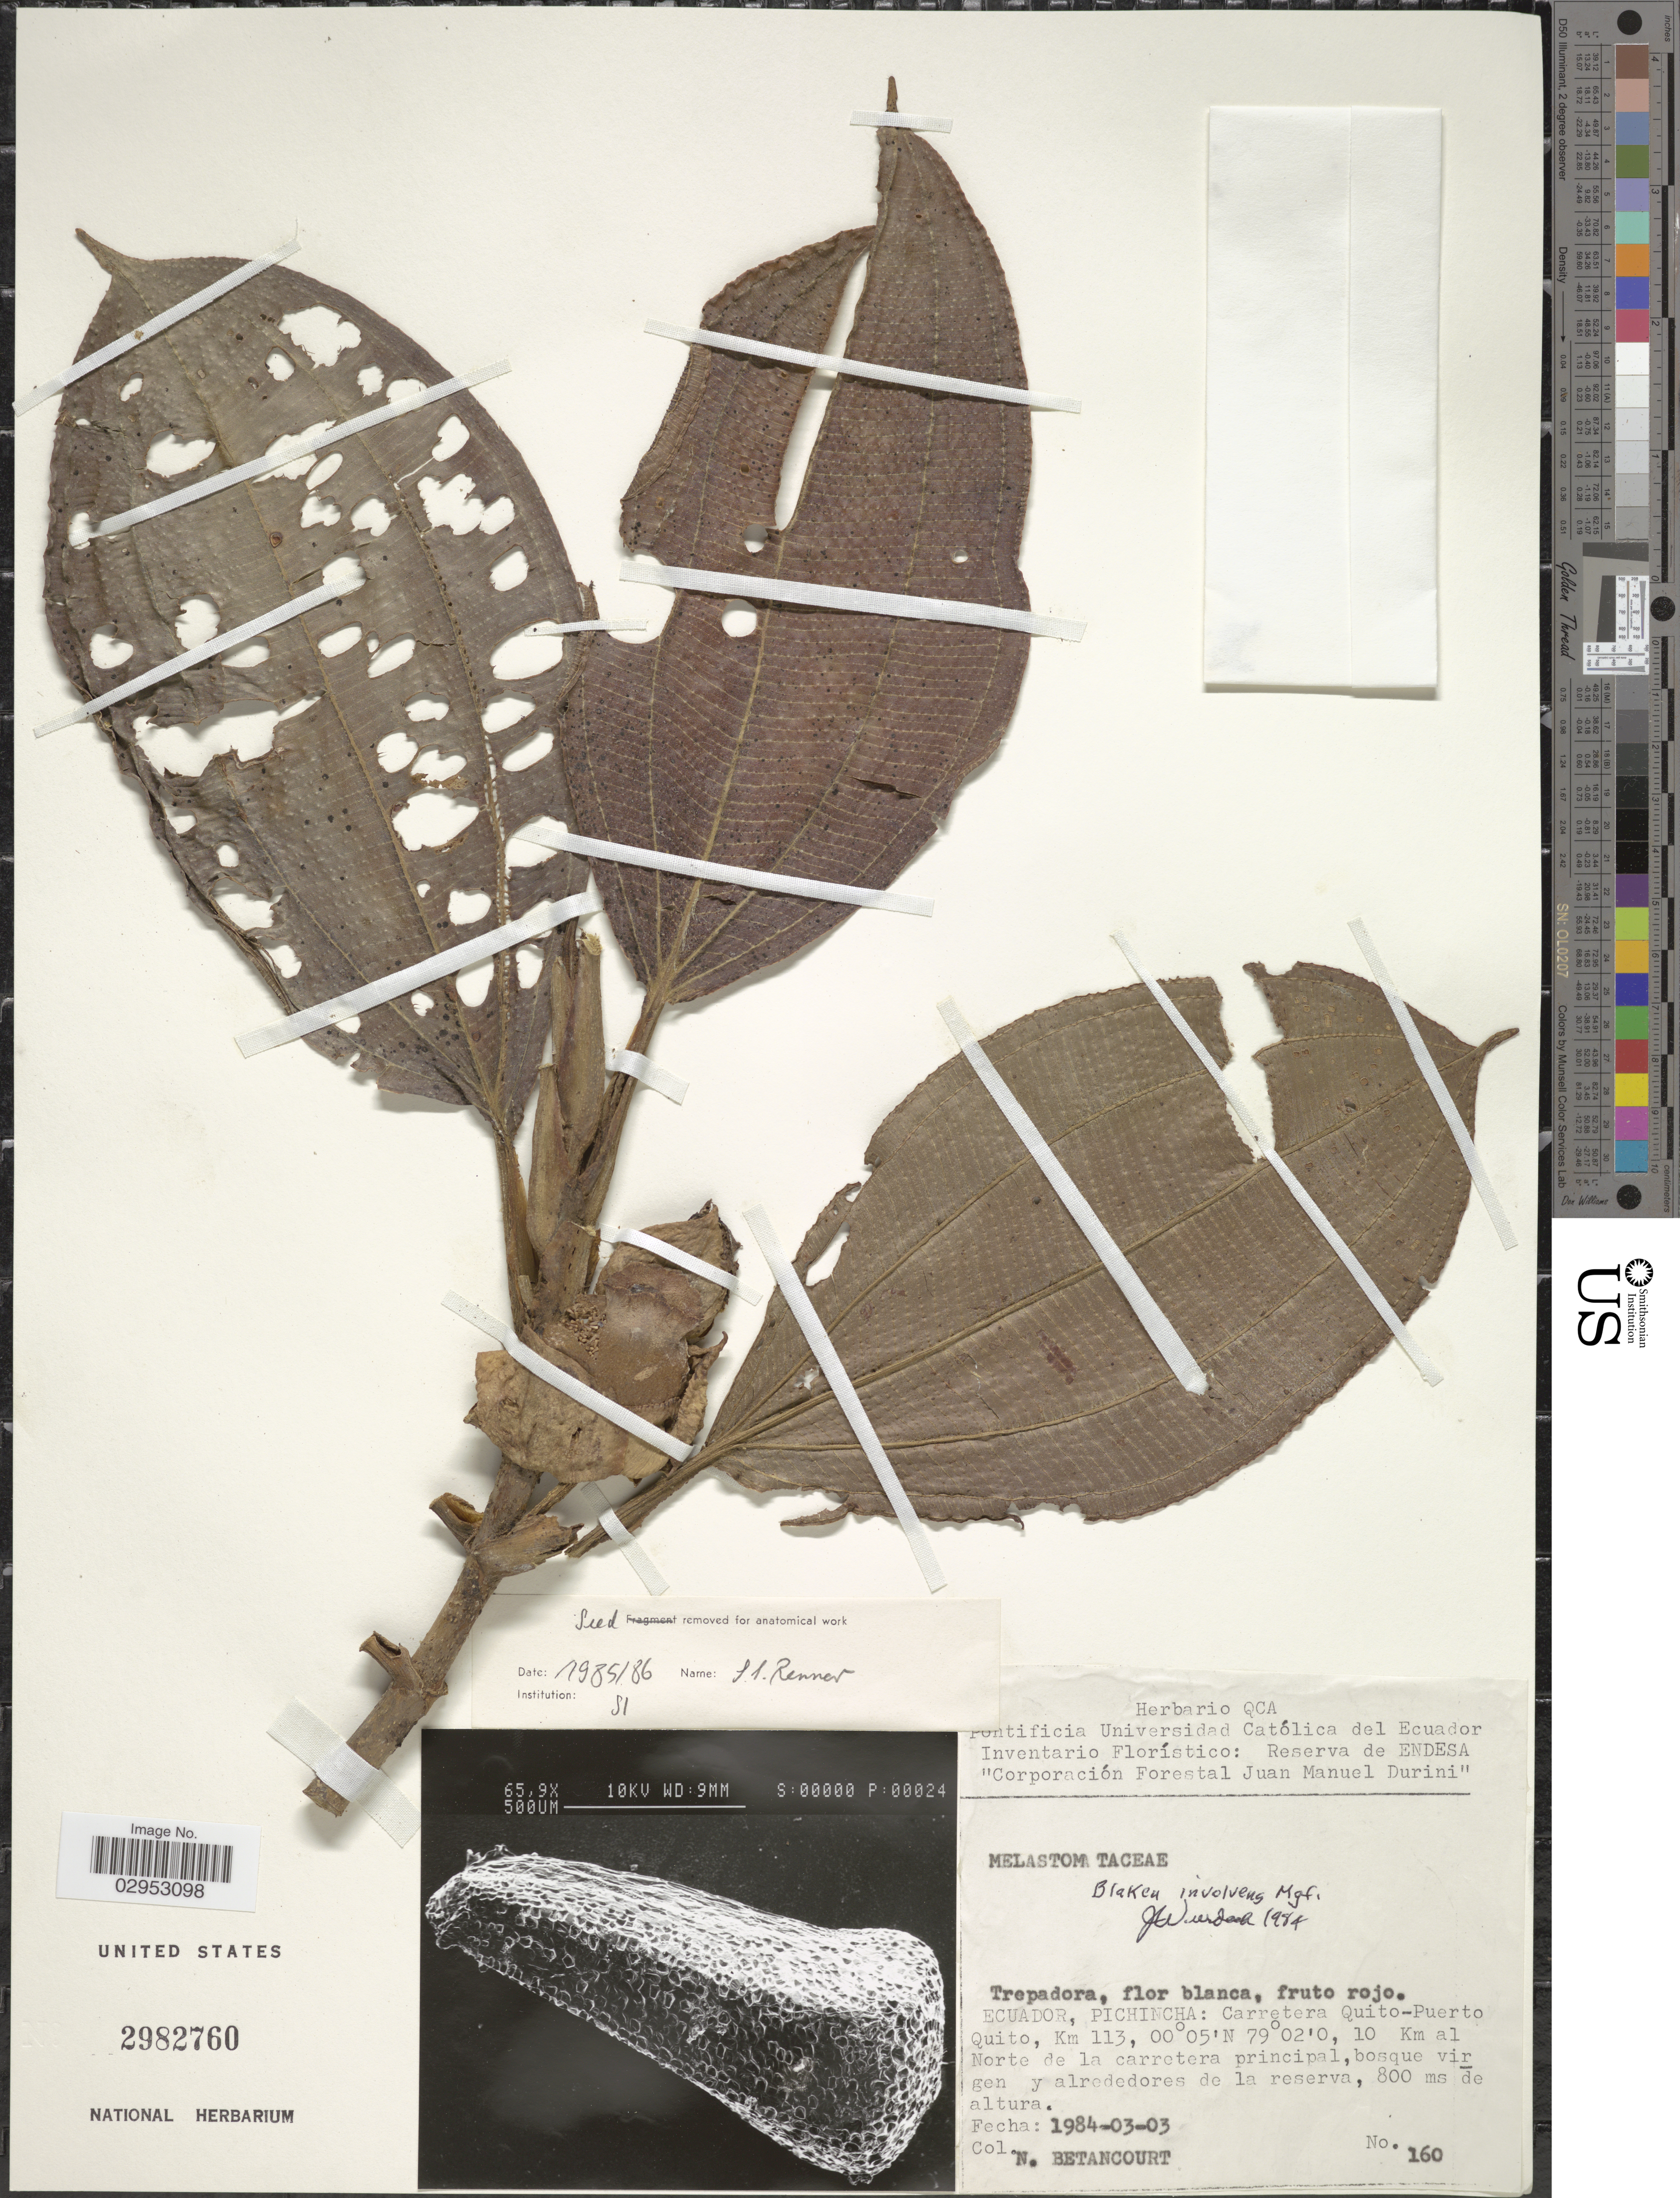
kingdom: Plantae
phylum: Tracheophyta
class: Magnoliopsida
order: Myrtales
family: Melastomataceae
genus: Blakea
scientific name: Blakea involvens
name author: Markgr.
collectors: N. Betancourt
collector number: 160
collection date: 1984-03-03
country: Ecuador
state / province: Pichincha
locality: Carretera Quita-Puerto Quito, Km 133, 10 Km al Norte de la carretera principal, bosque virgen y alrededores de la reserva.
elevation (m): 800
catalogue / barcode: US 2982760